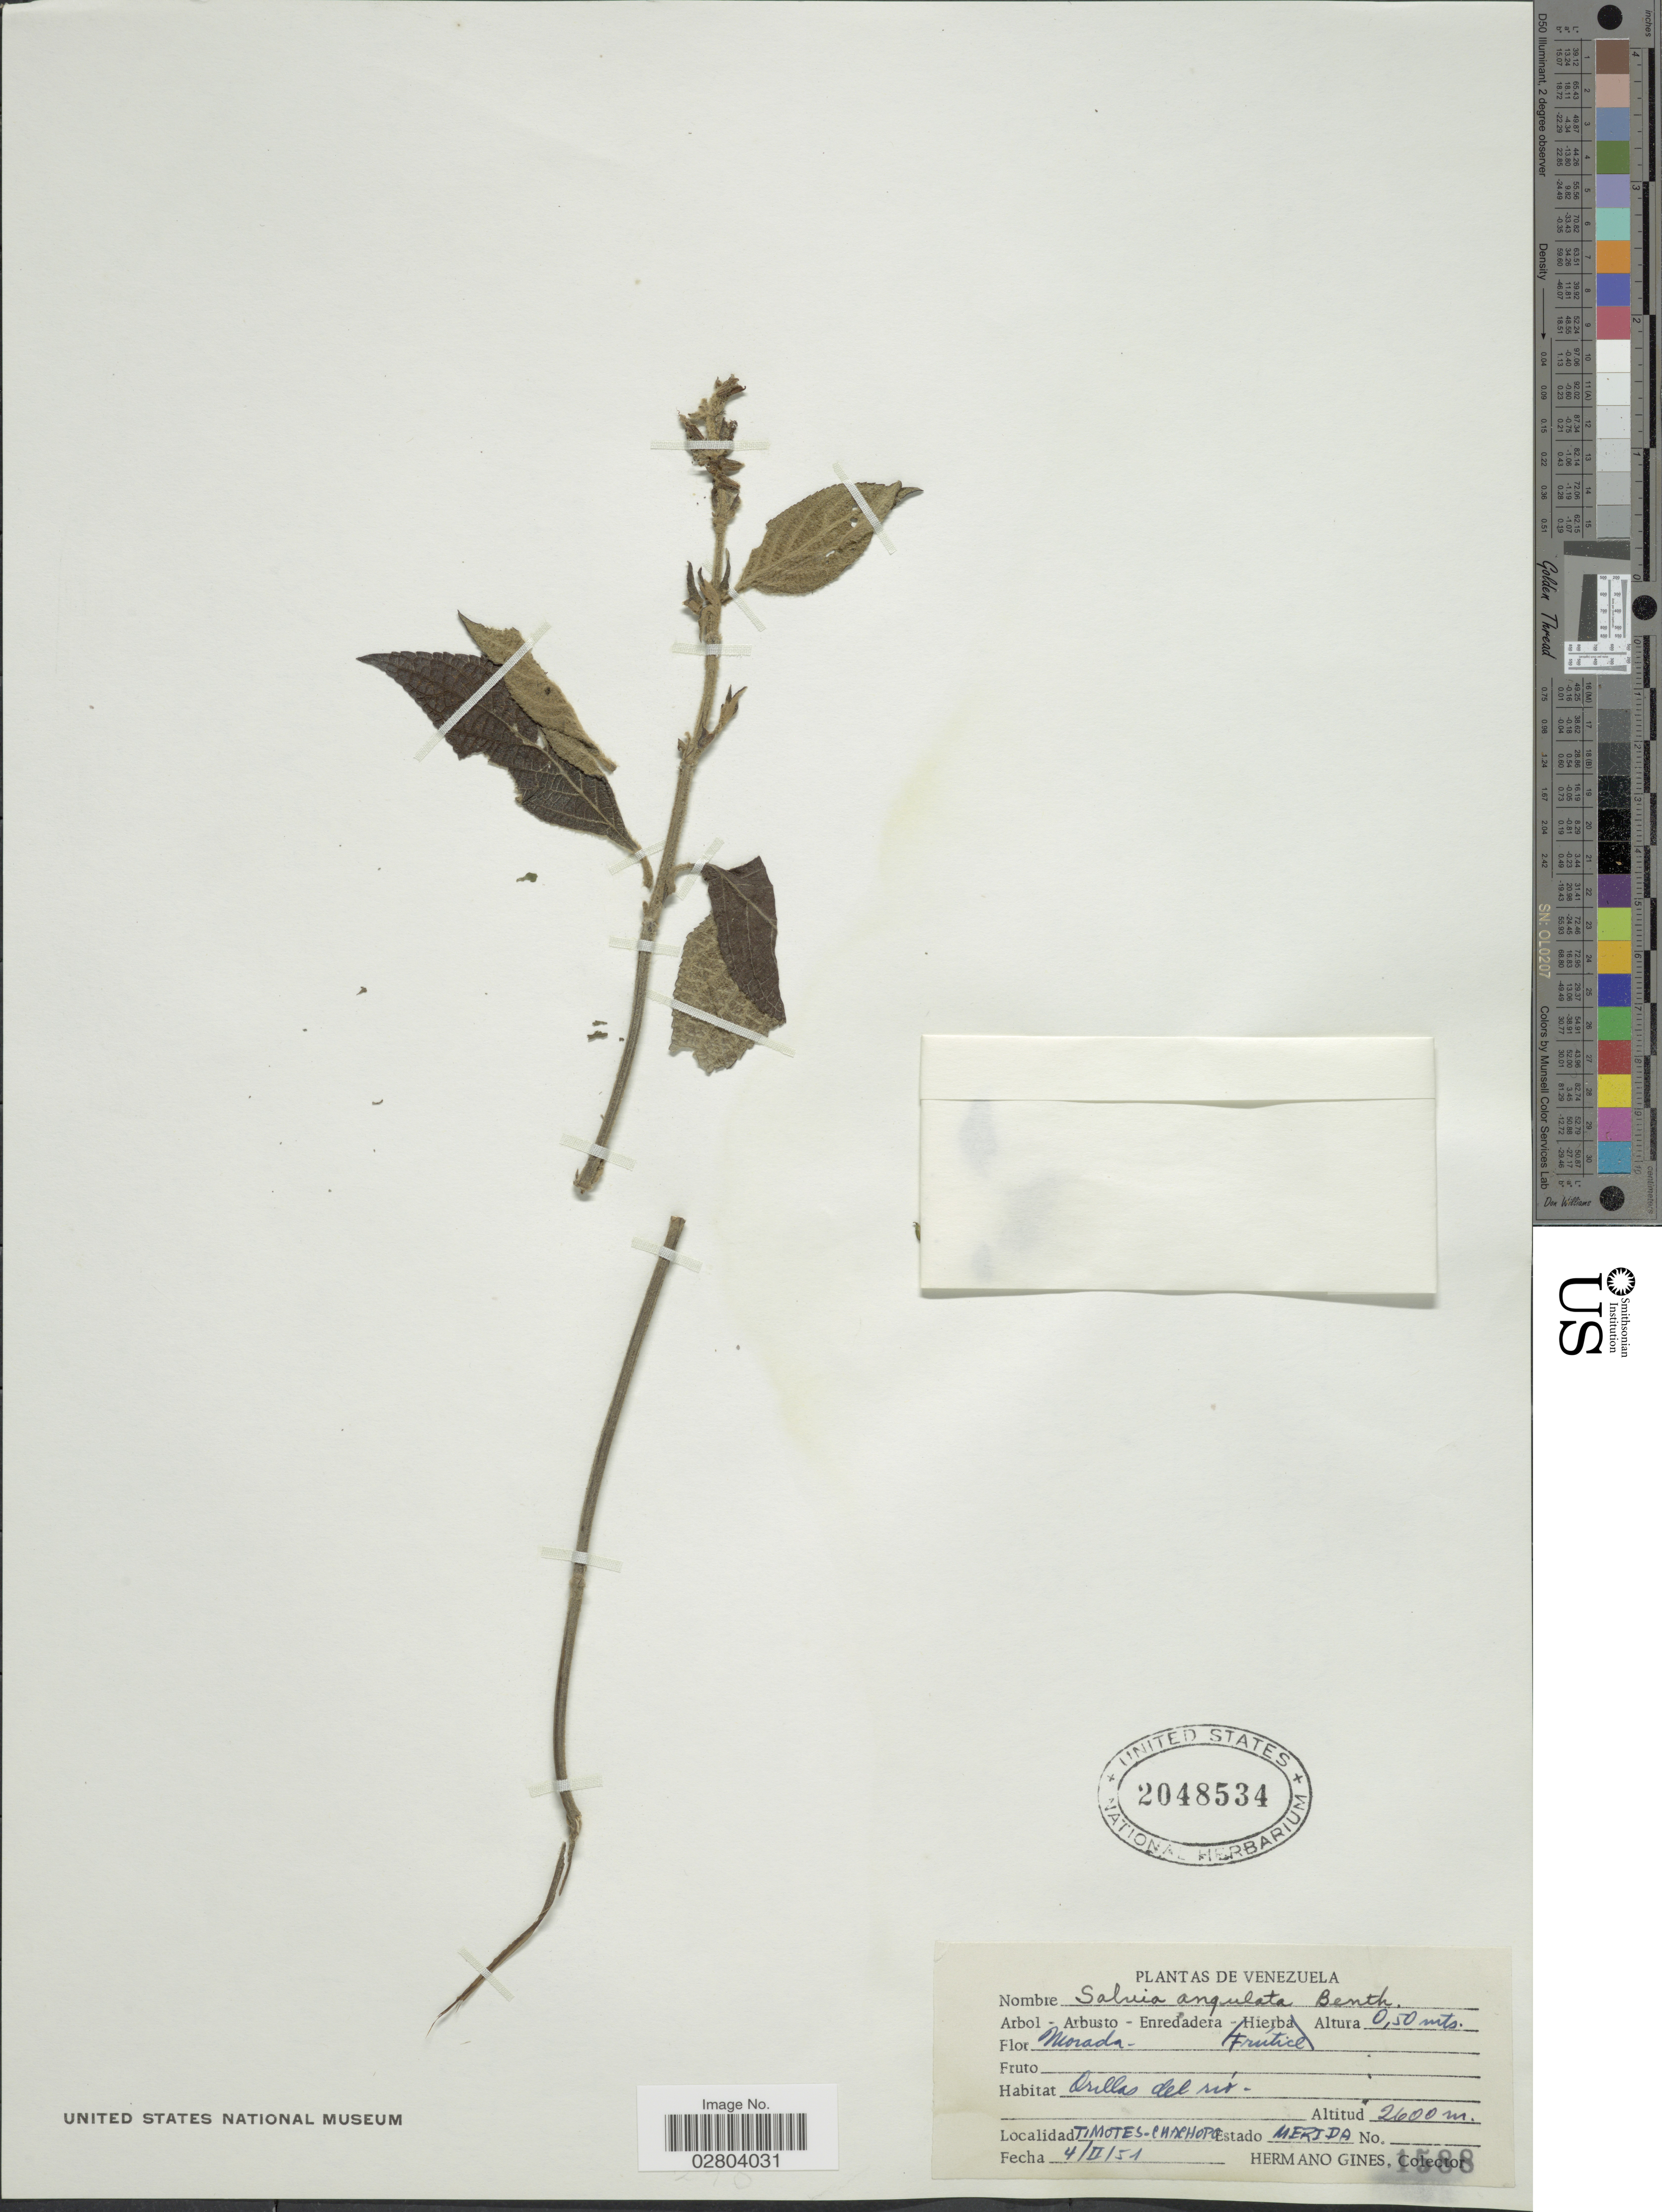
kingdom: Plantae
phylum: Tracheophyta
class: Magnoliopsida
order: Lamiales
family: Lamiaceae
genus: Salvia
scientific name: Salvia angulata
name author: Benth.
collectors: Bro. Gines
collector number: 1588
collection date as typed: Transcribed d/m/y: 4/2/51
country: Venezuela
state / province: Mérida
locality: Timotes-Chachopo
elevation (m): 2600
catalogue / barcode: US 2048534